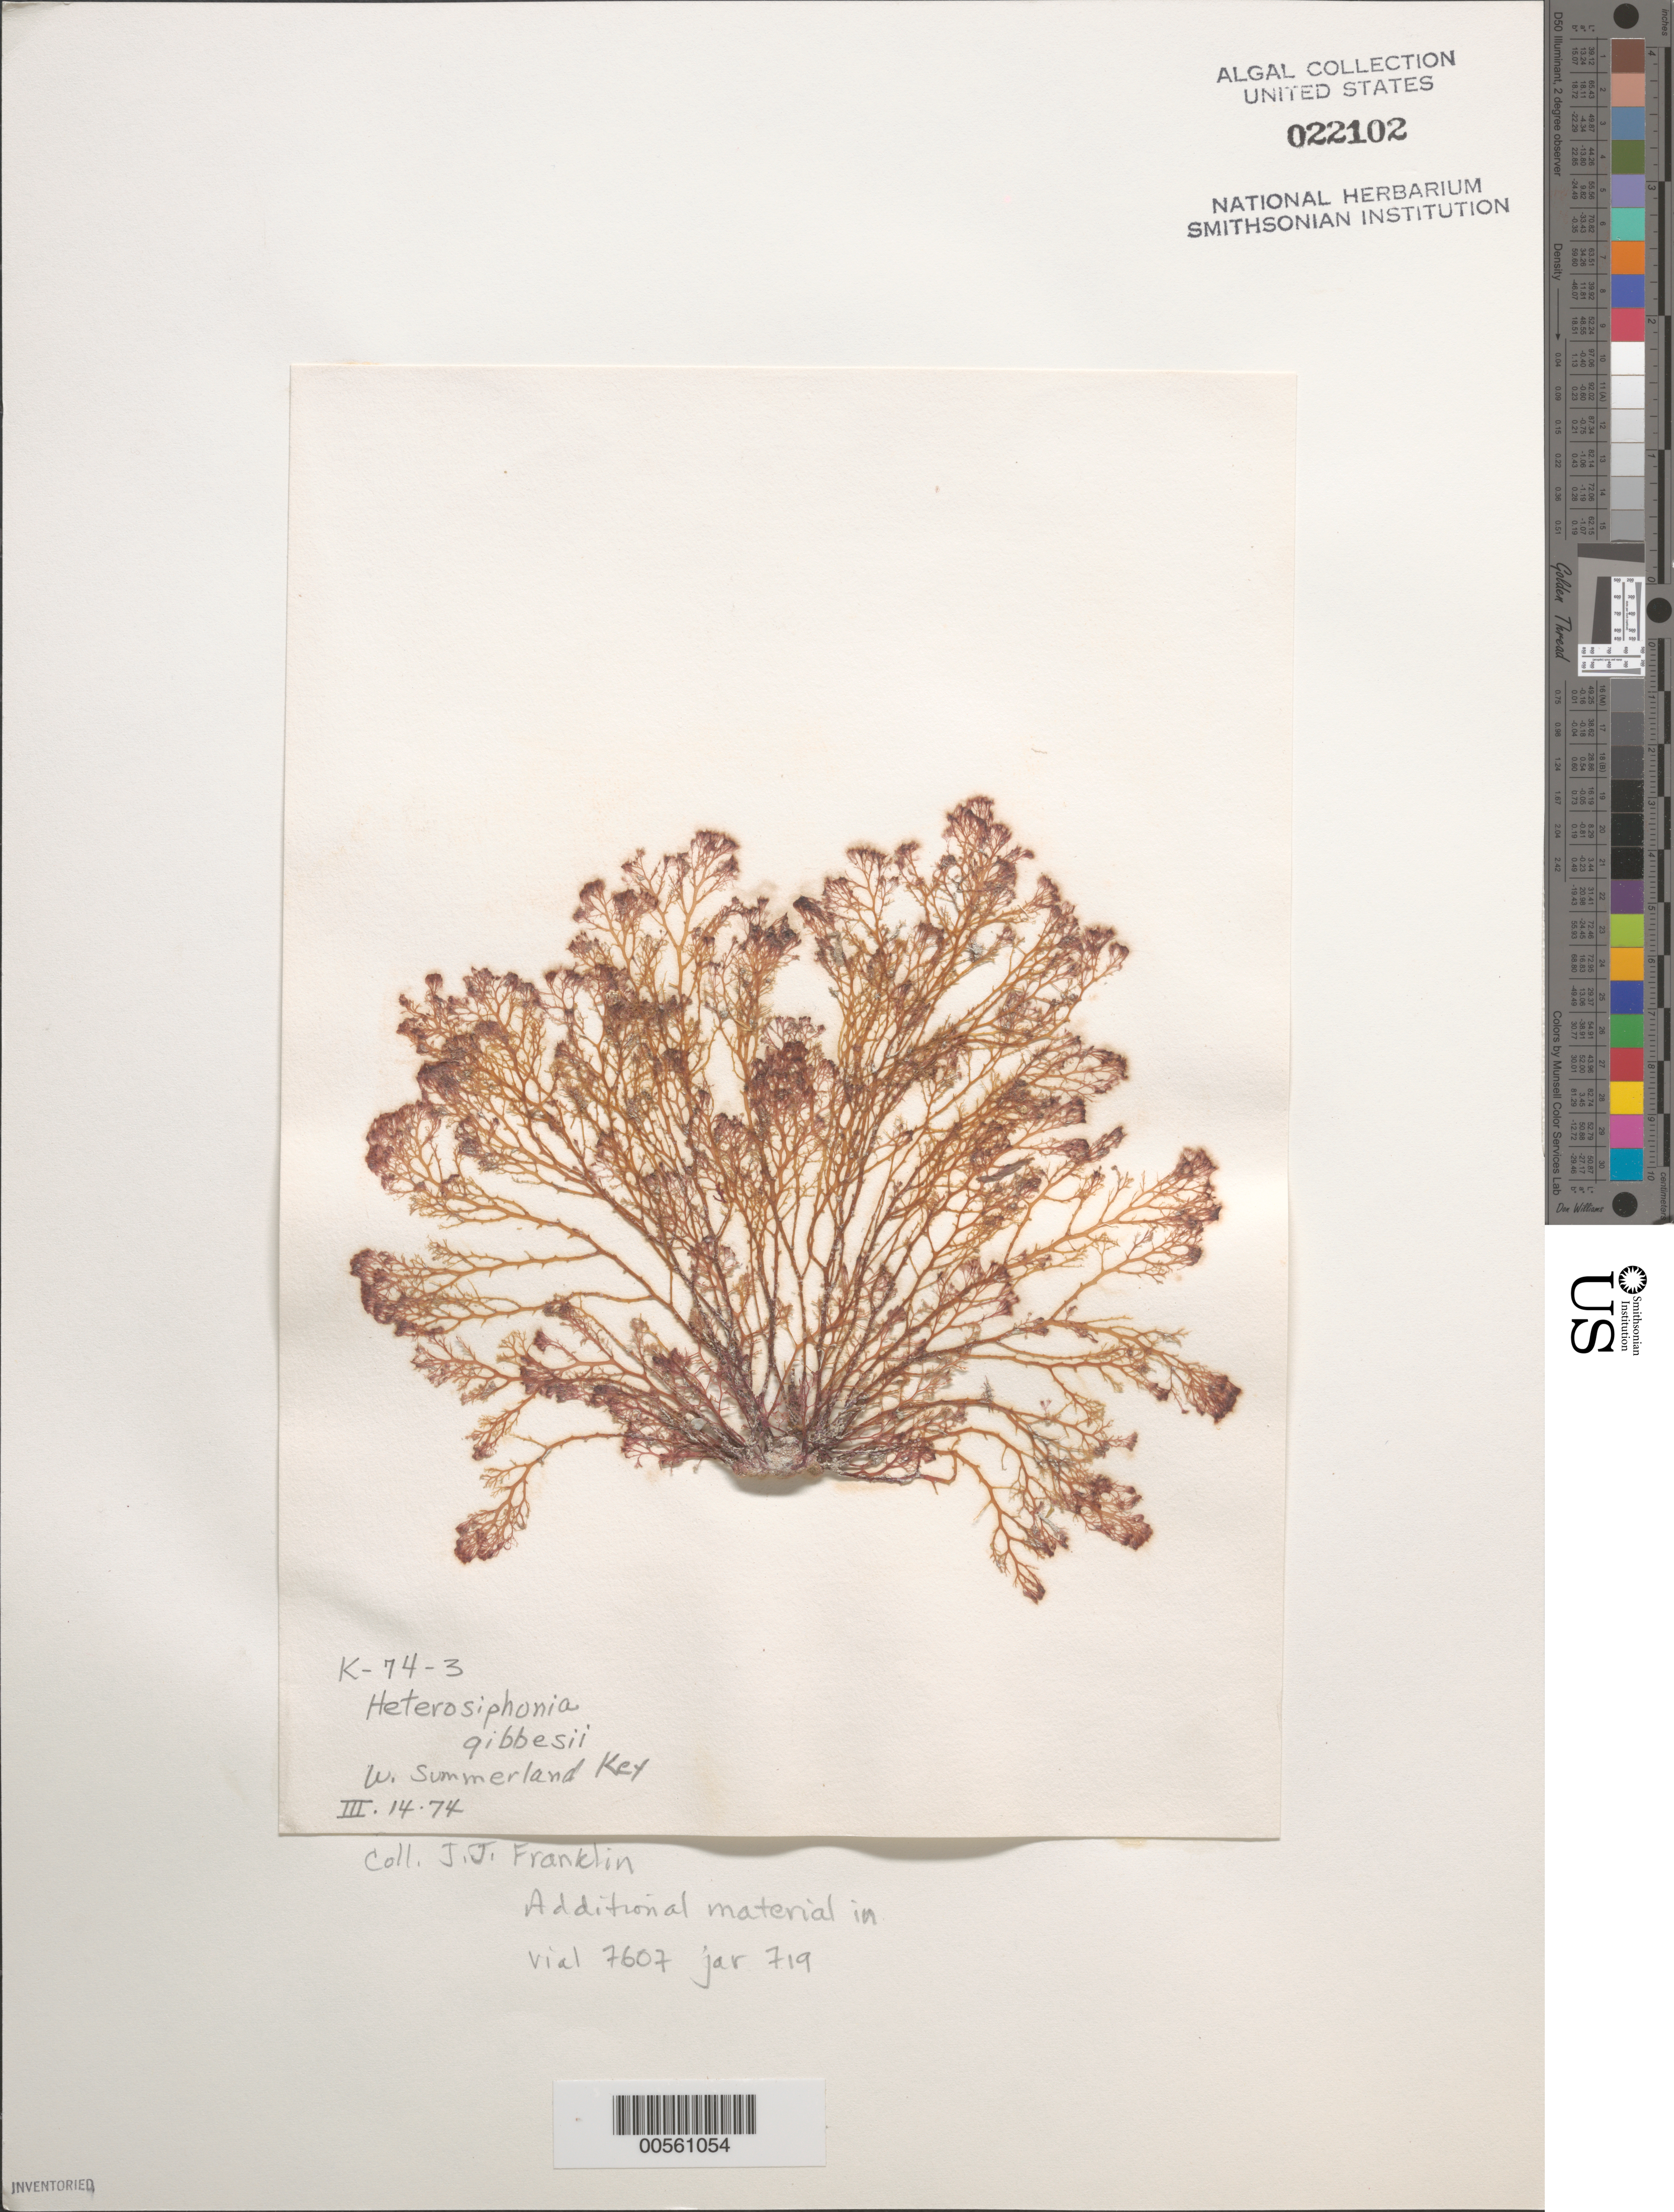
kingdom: Plantae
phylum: Rhodophyta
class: Florideophyceae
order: Ceramiales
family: Dasyaceae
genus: Heterosiphonia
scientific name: Heterosiphonia gibbesii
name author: (Harv.)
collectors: J. Franklin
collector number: K-74-3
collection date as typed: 14 Mar 1974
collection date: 1974-03-14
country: United States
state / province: Florida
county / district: Monroe County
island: West Summerland Key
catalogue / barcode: US 22102